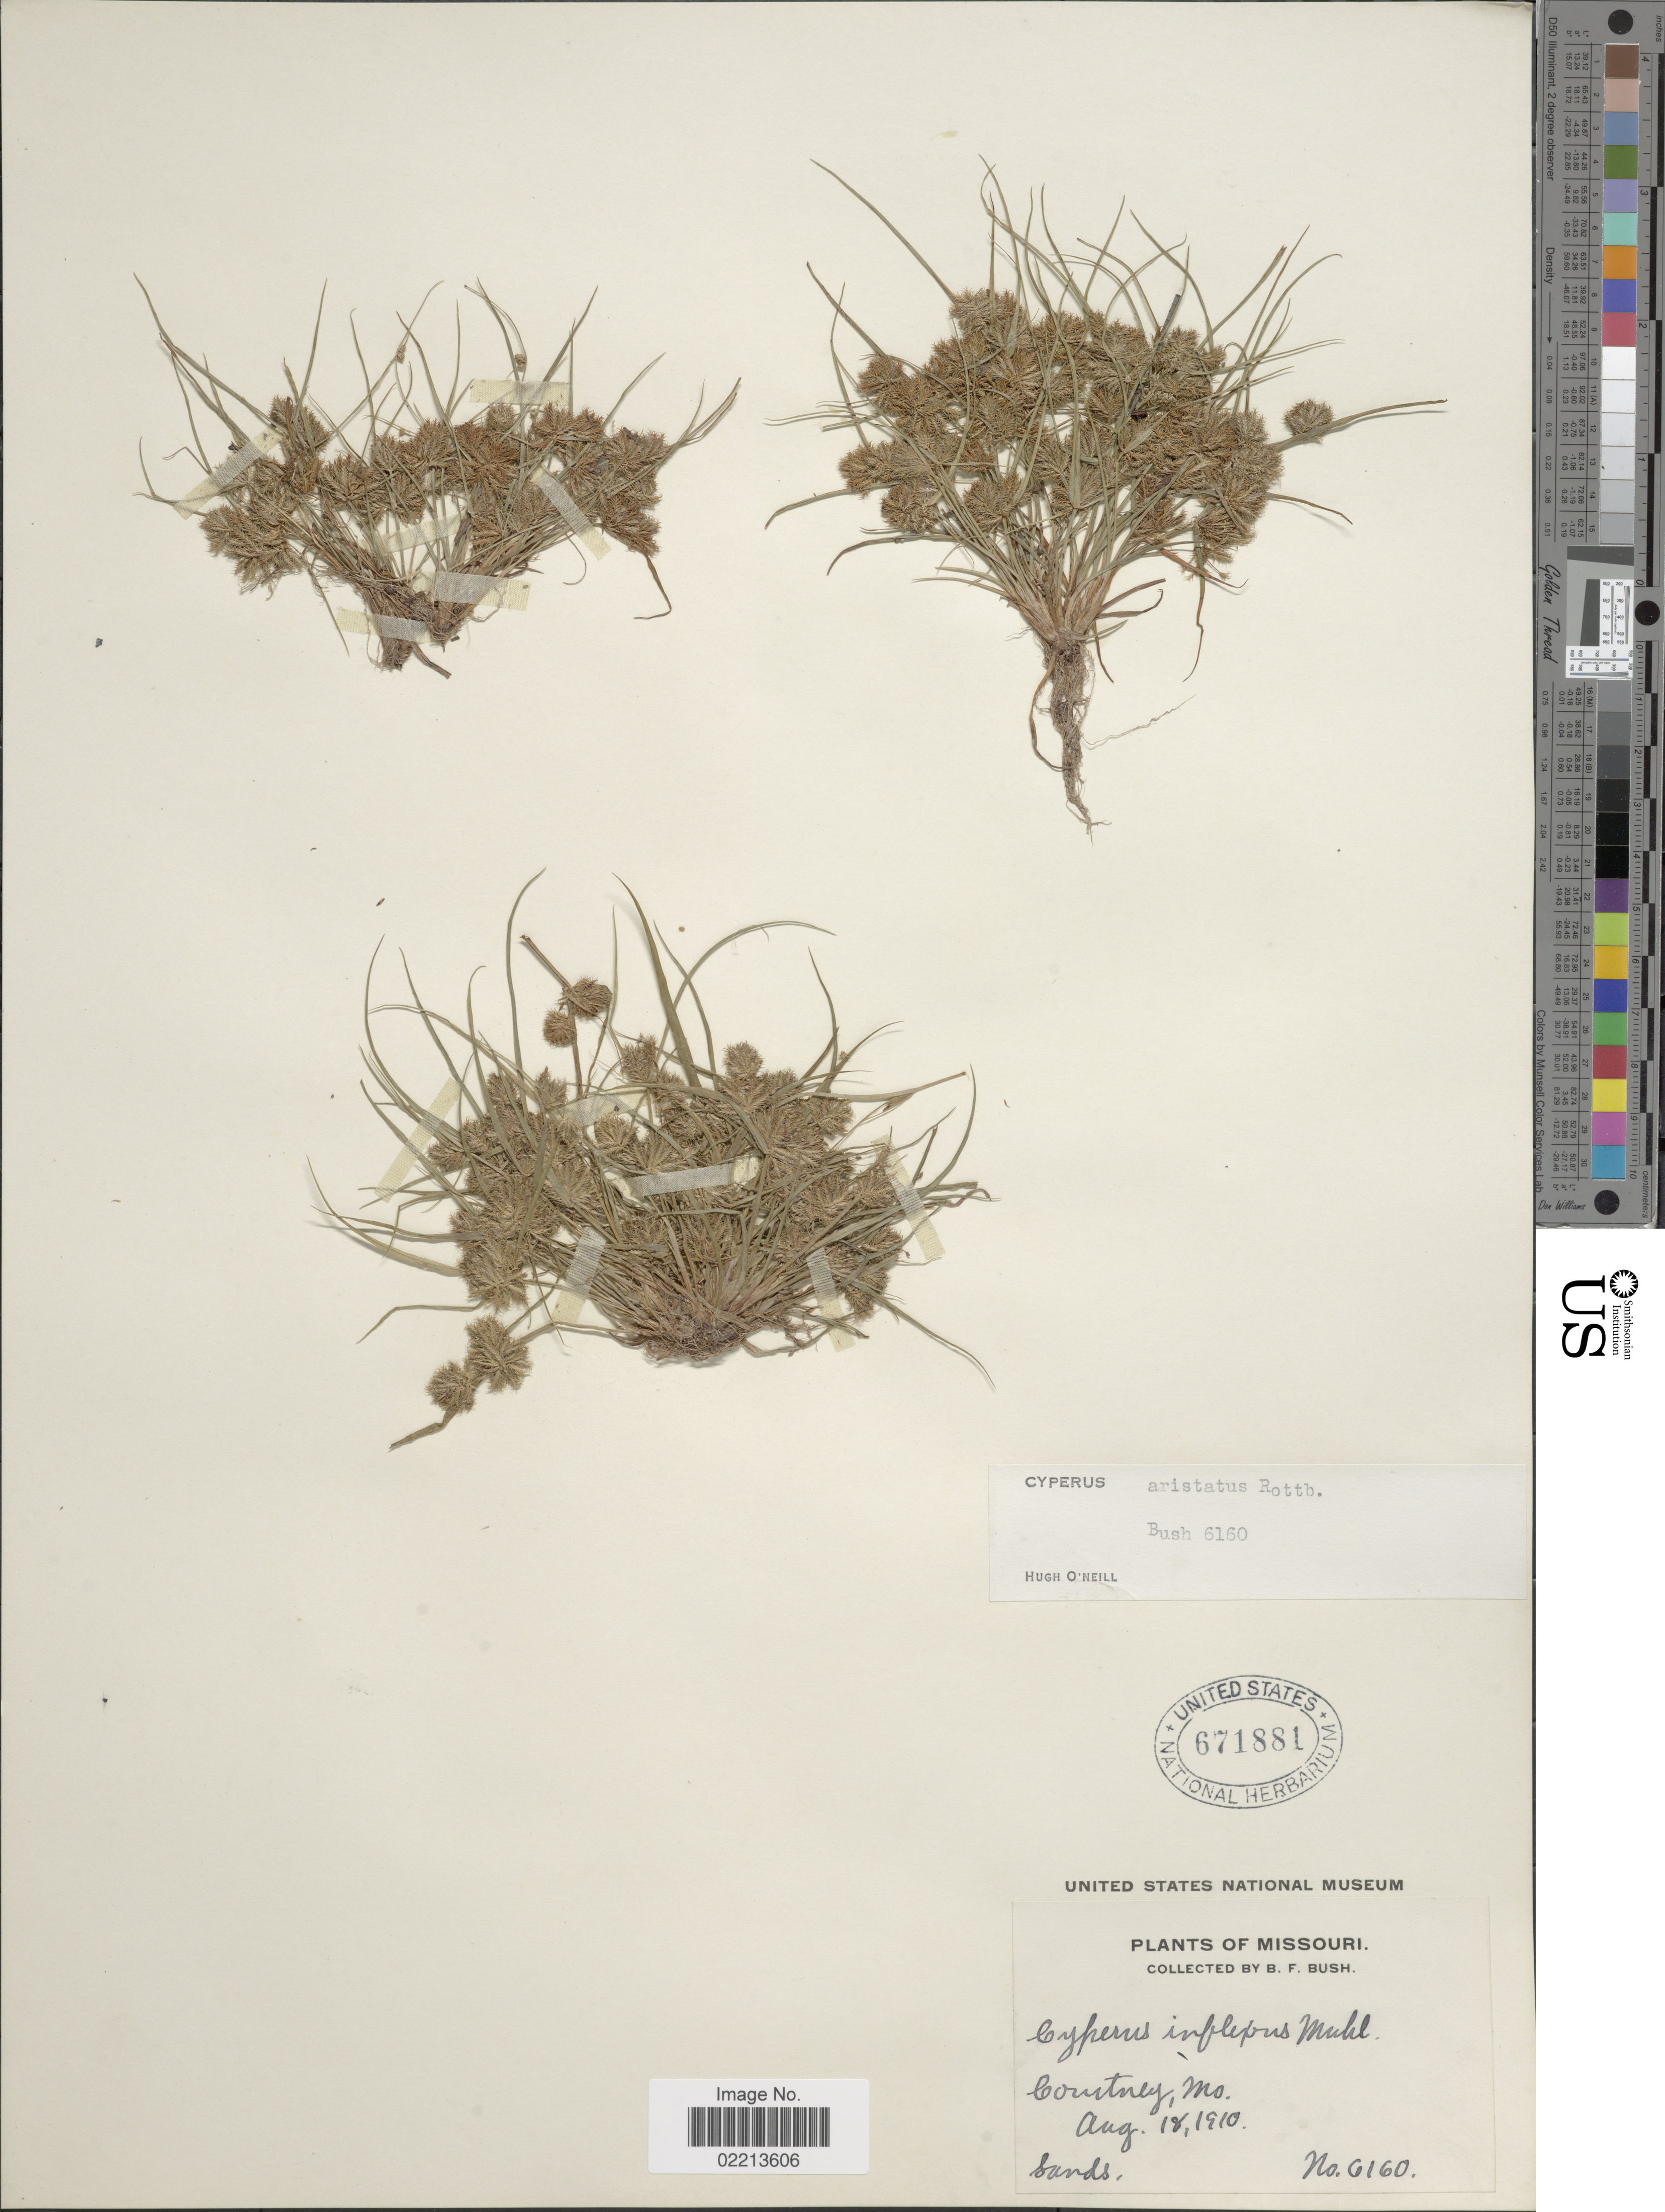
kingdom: Plantae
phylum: Tracheophyta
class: Liliopsida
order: Poales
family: Cyperaceae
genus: Cyperus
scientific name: Cyperus squarrosus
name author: L.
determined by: Strong, Mark T., (BOT), Smithsonian Institution - National Museum of Natural History (UNITED STATES)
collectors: B. F. Bush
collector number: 6160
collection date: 1910-08-18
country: United States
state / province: Missouri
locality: Courtney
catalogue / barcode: US 671881